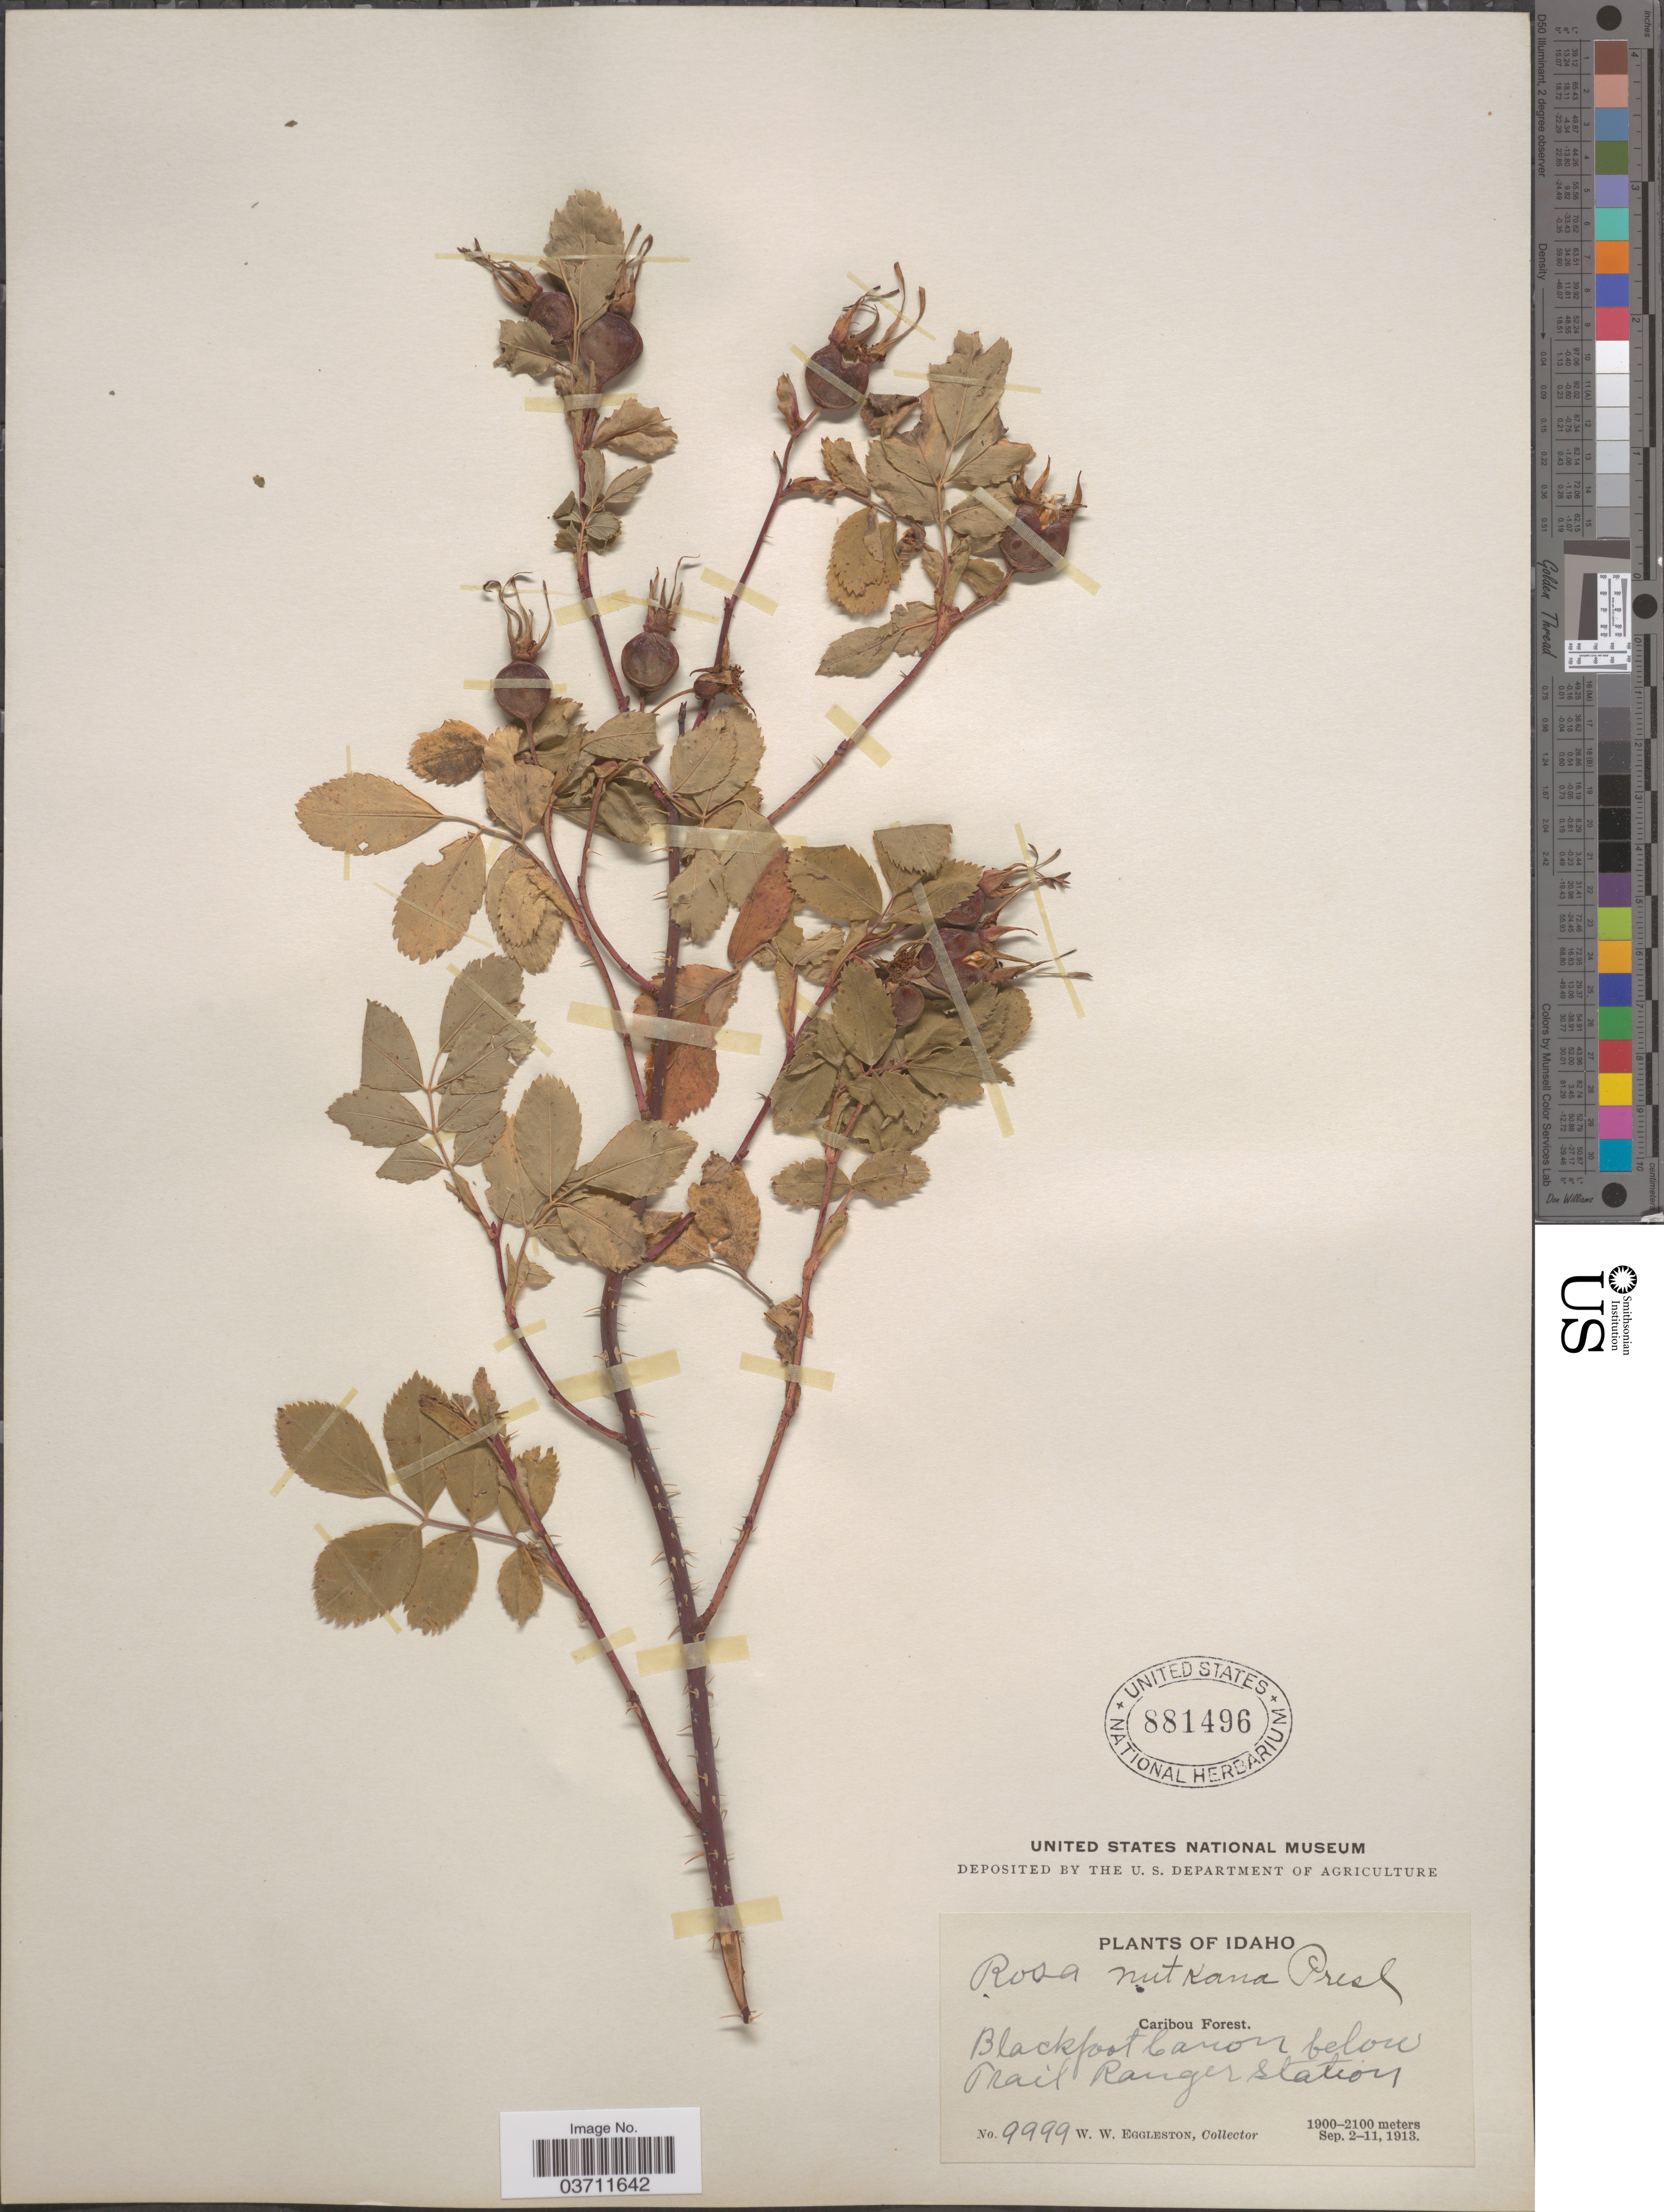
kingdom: Plantae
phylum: Tracheophyta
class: Magnoliopsida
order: Rosales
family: Rosaceae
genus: Rosa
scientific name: Rosa nutkana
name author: C. Presl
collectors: W. W. Eggleston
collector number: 9999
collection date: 1913-09-02/1913-09-11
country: United States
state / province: Idaho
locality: Caribou Forest. Blackfoot Canon below Trail Ranger Station.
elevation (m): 1900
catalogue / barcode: US 881496